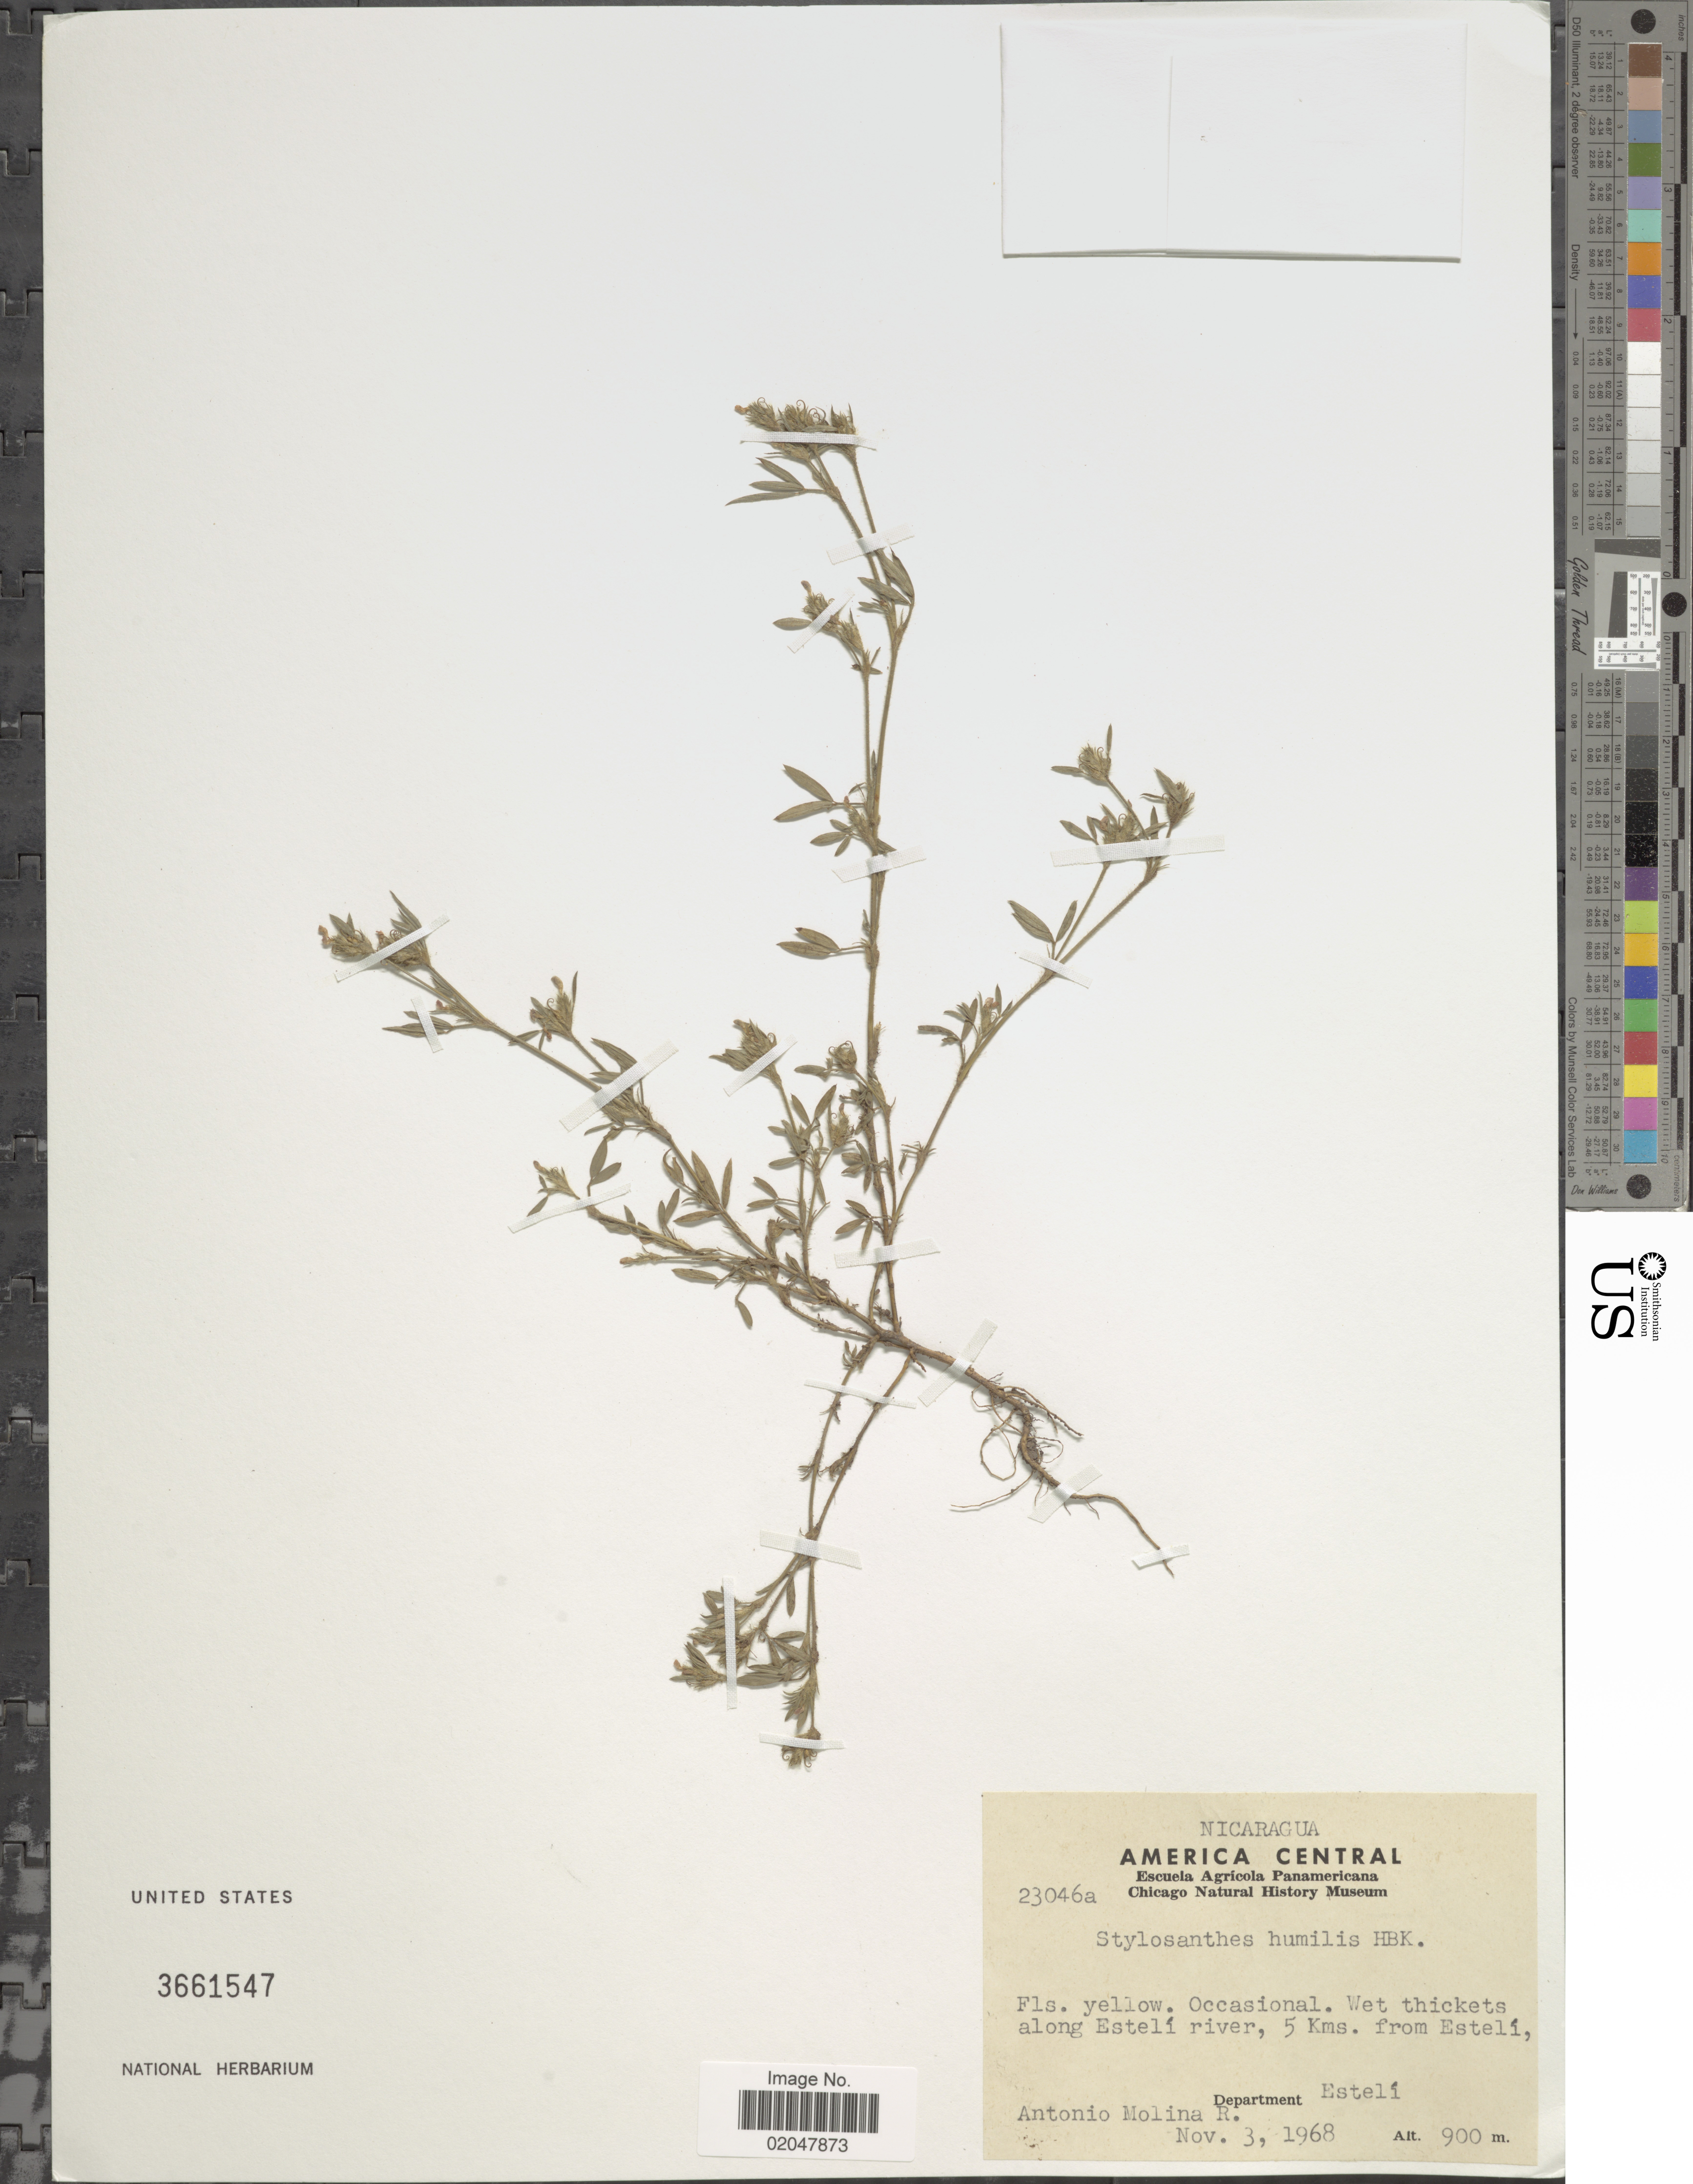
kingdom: Plantae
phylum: Tracheophyta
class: Magnoliopsida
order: Fabales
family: Fabaceae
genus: Stylosanthes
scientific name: Stylosanthes humilis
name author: Kunth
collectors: A. Molina R.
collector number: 23046a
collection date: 1968-11-03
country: Nicaragua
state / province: Esteli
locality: Along Esteli river, 5 kms. from Esteli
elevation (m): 900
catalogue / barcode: US 3661547